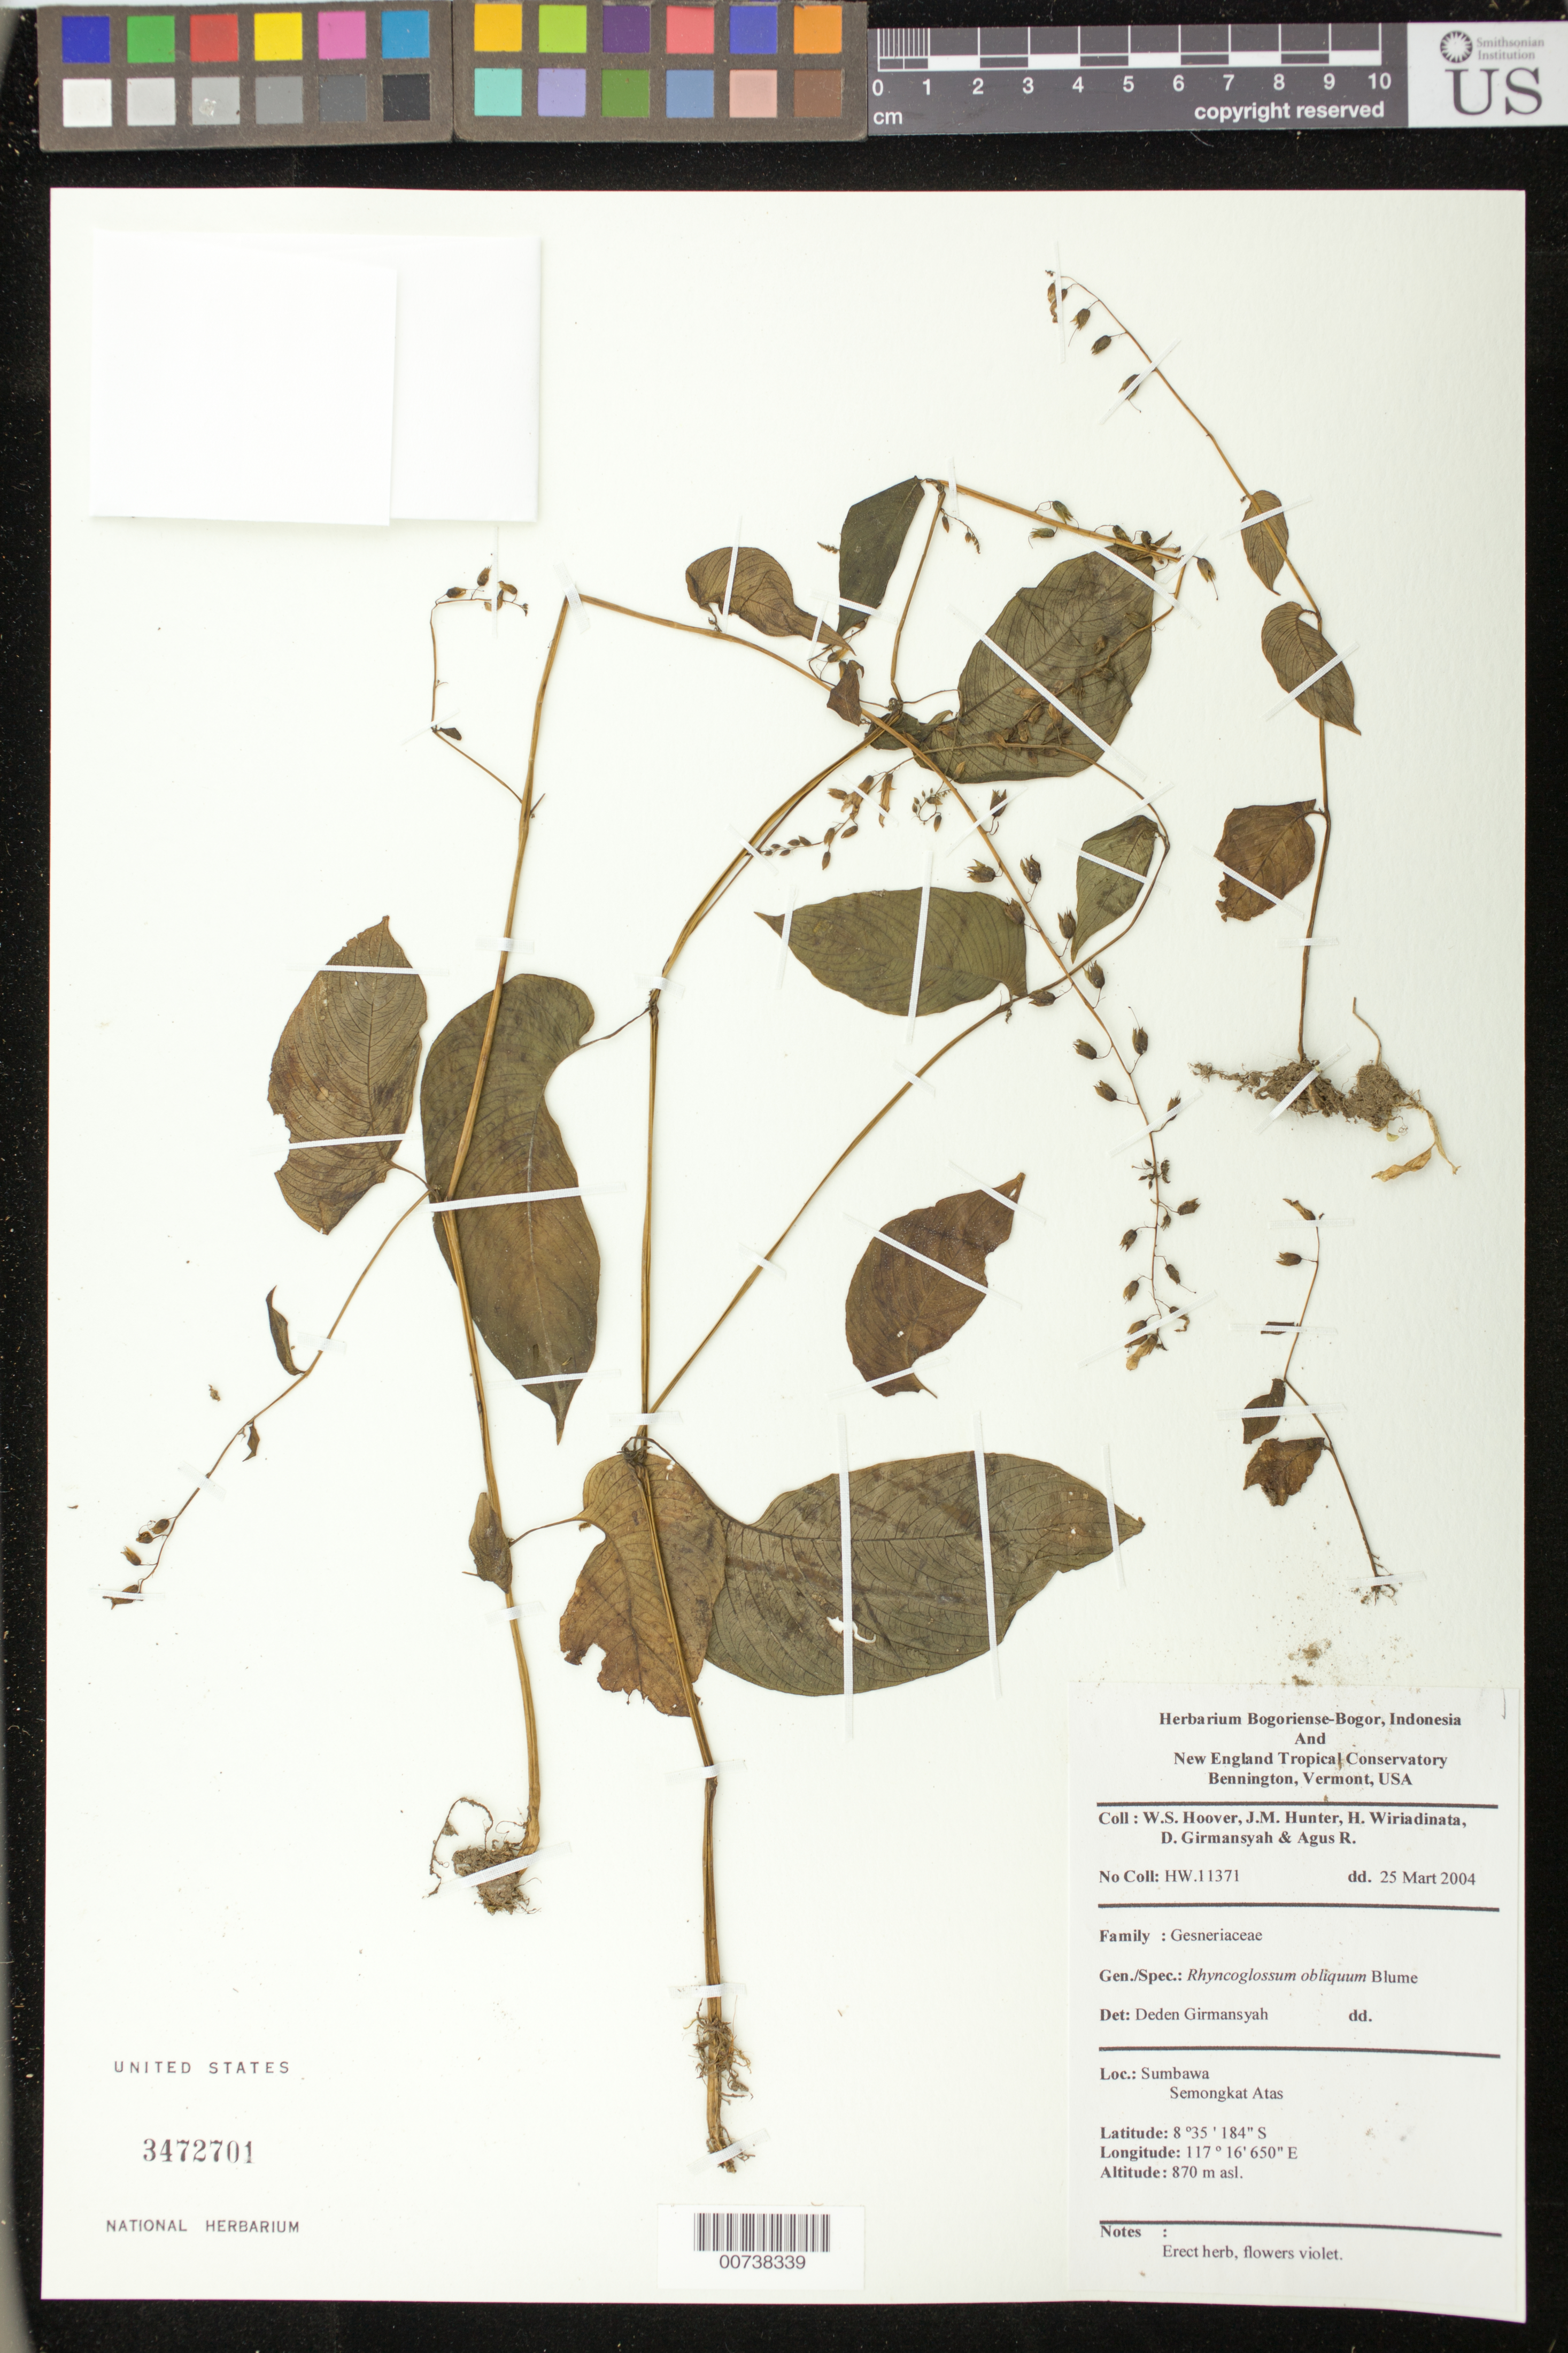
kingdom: Plantae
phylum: Tracheophyta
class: Magnoliopsida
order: Lamiales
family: Gesneriaceae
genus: Rhynchoglossum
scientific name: Rhynchoglossum obliquum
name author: Blume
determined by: Girmansyah, D.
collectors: W. S. Hoover, J. Hunter, H. Wiriadinata, D. Girmansyah & R. Agus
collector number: HW 11371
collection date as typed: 25 Mar 2004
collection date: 2004-03-25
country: Indonesia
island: Sumbawa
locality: Sumbawa, Semongkat Atas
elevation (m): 870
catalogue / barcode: US 3472701